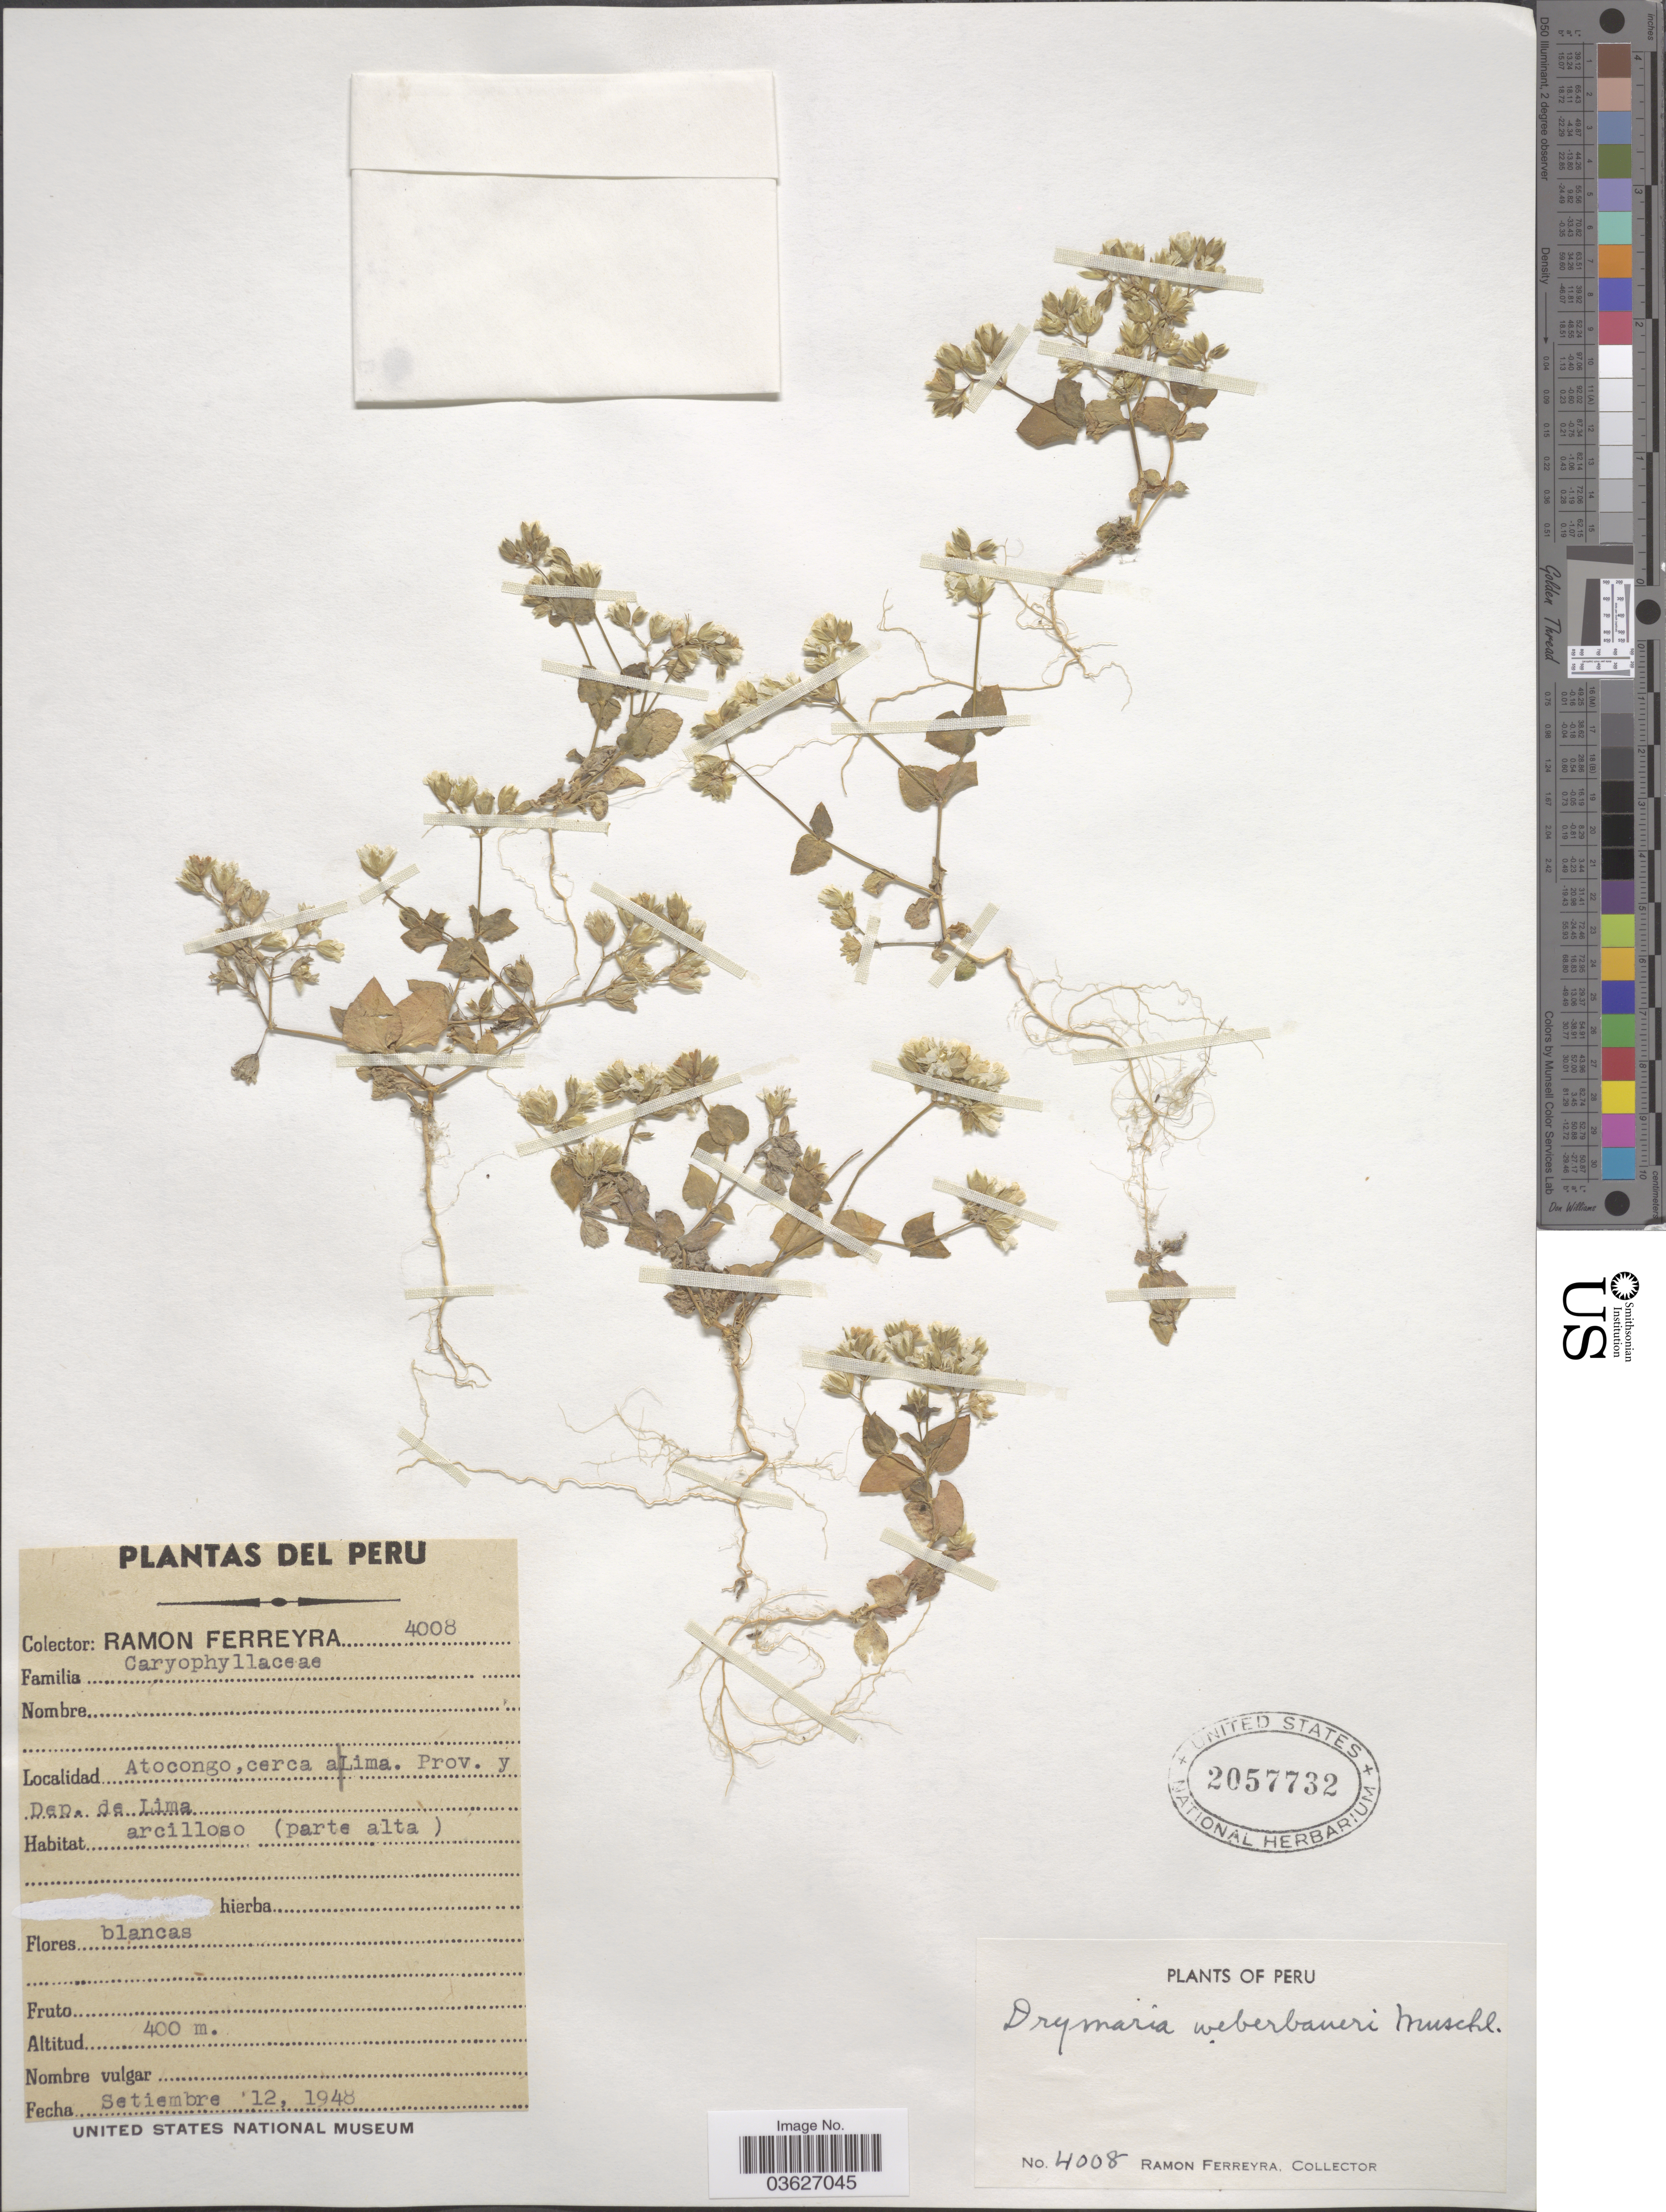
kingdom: Plantae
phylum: Tracheophyta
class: Magnoliopsida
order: Caryophyllales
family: Caryophyllaceae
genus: Drymaria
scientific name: Drymaria paposana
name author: Phil.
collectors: R. A. Ferreyra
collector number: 4008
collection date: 1948-09-12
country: Peru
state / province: Lima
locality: Atocongo, cerca a Lima. Prov. y Dep. de Lima.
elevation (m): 400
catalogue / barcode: US 2057732